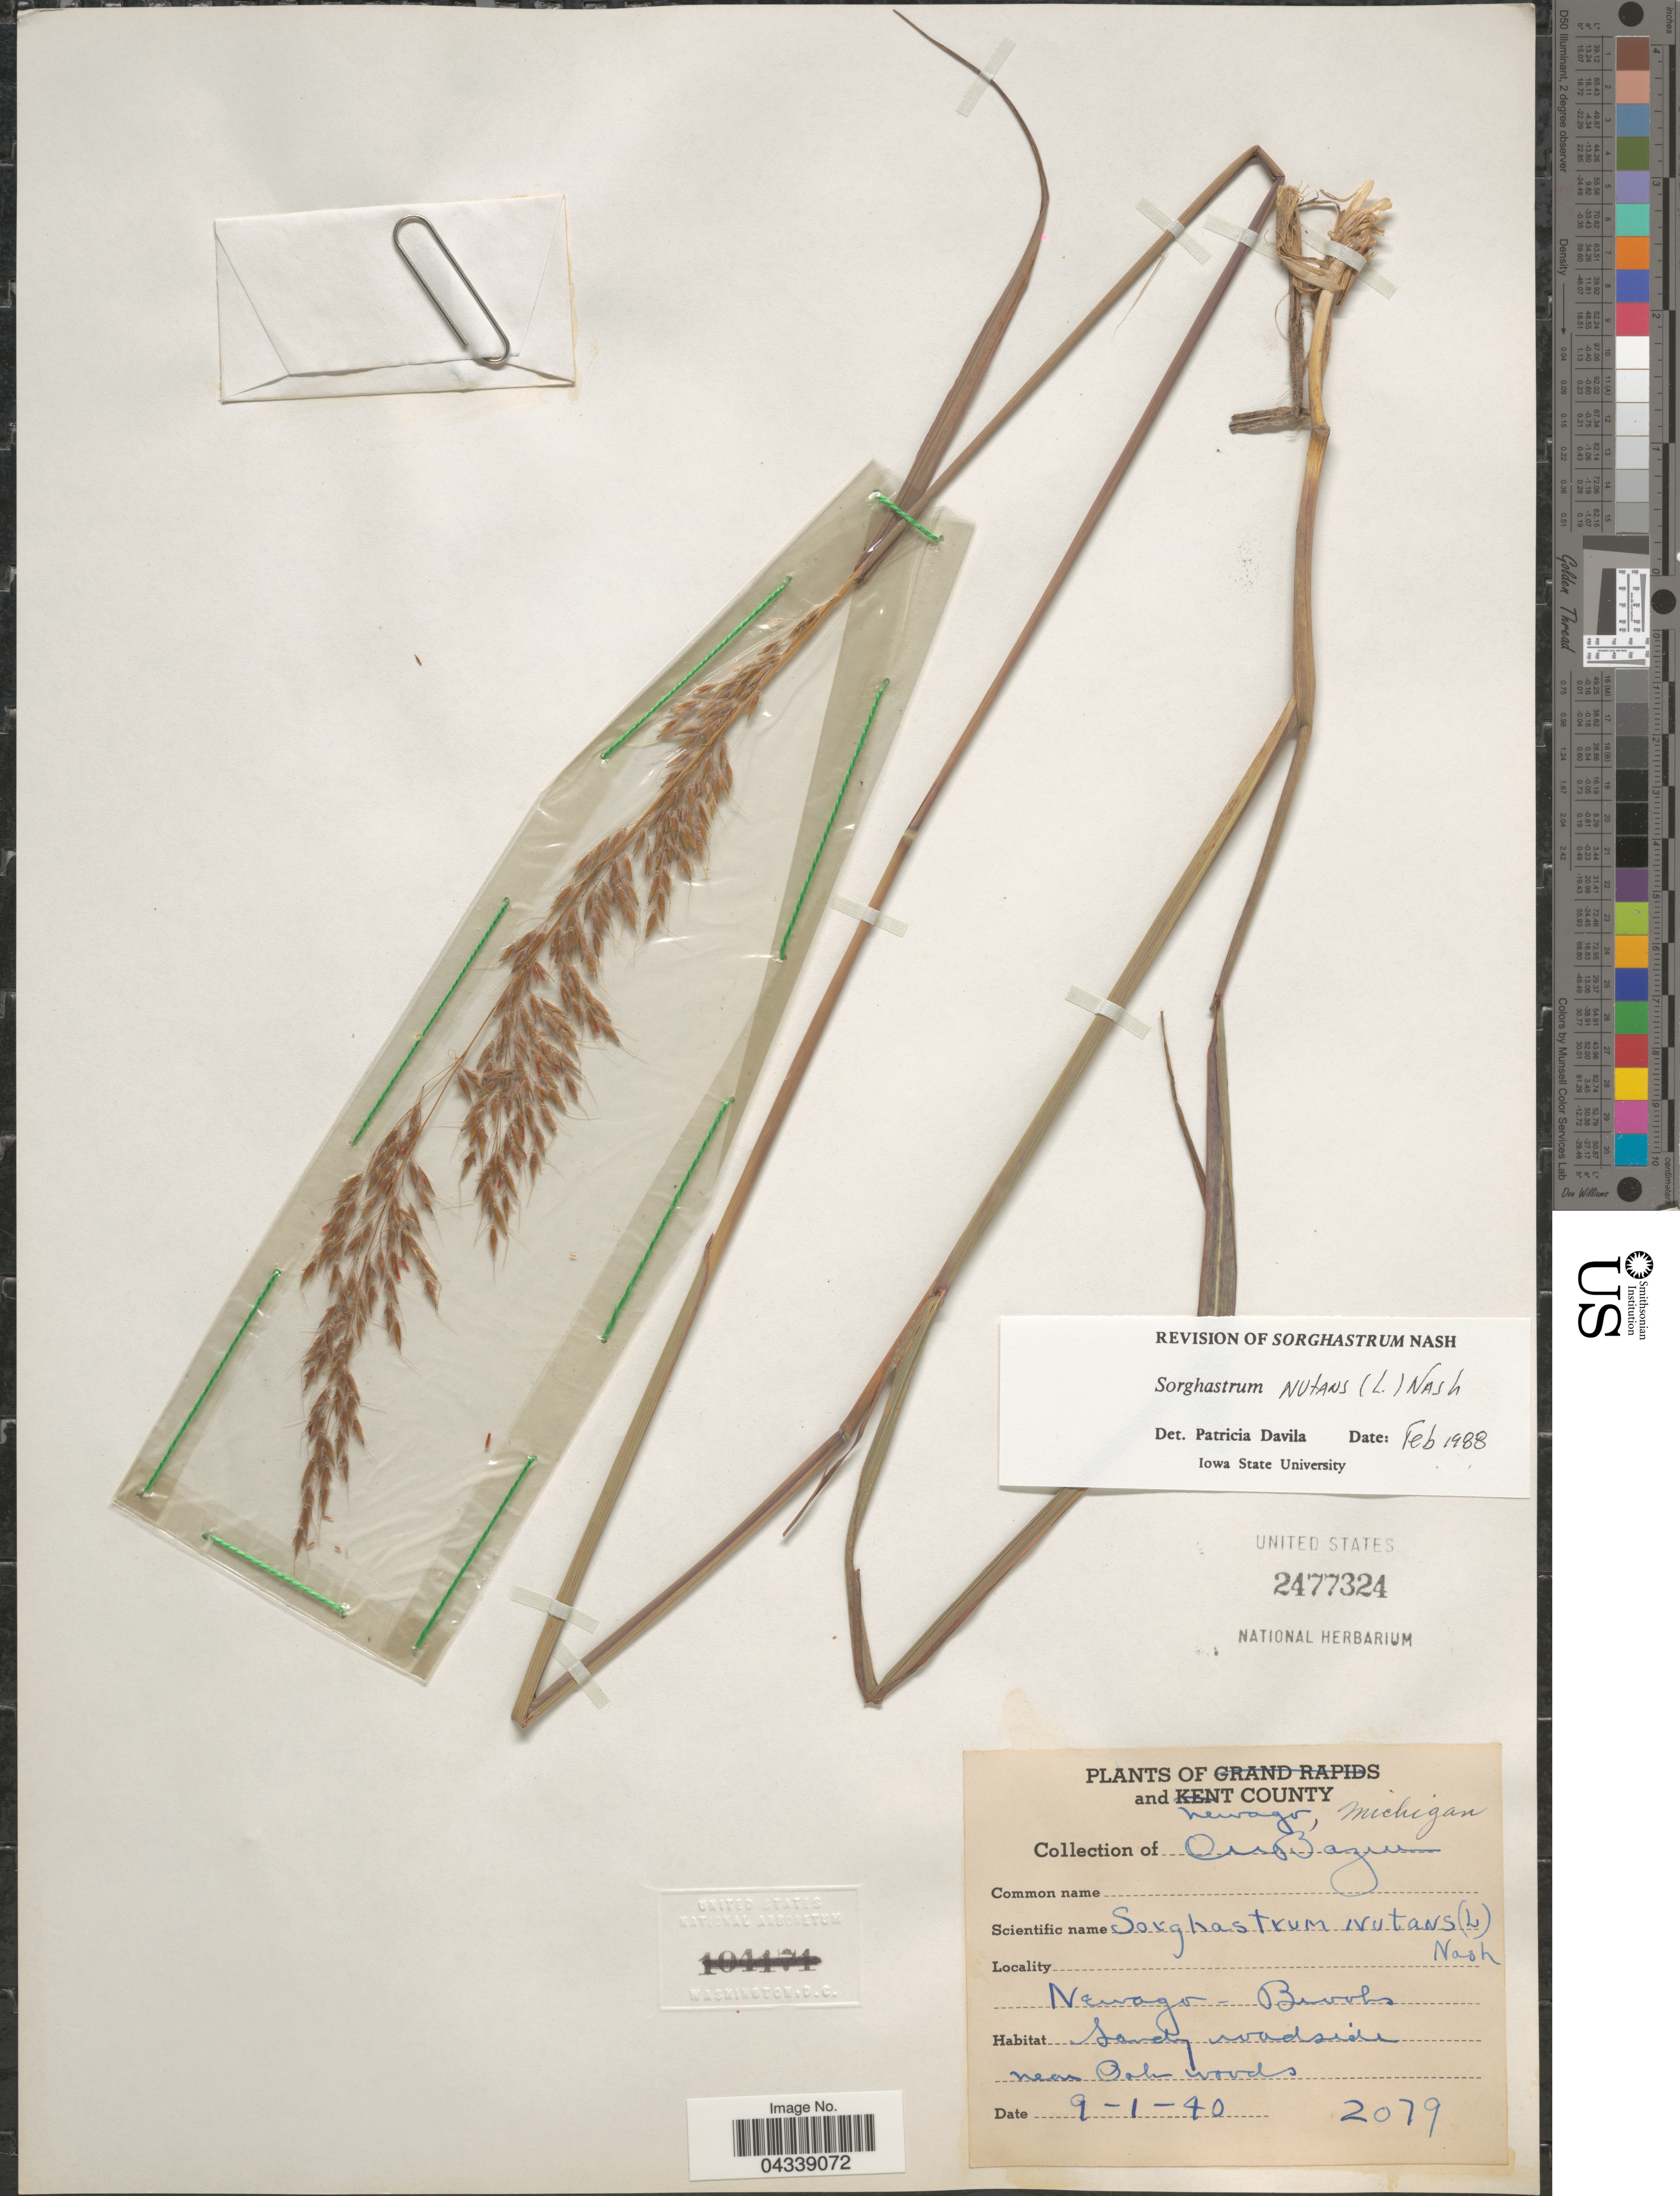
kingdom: Plantae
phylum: Tracheophyta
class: Liliopsida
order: Poales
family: Poaceae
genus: Sorghastrum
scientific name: Sorghastrum nutans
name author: (L.) Nash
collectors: C. Bazuin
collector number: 2079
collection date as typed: Transcribed d/m/y: 1/9/40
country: United States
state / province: Michigan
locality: Newago. Newago - Brooks.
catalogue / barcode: US 2477324